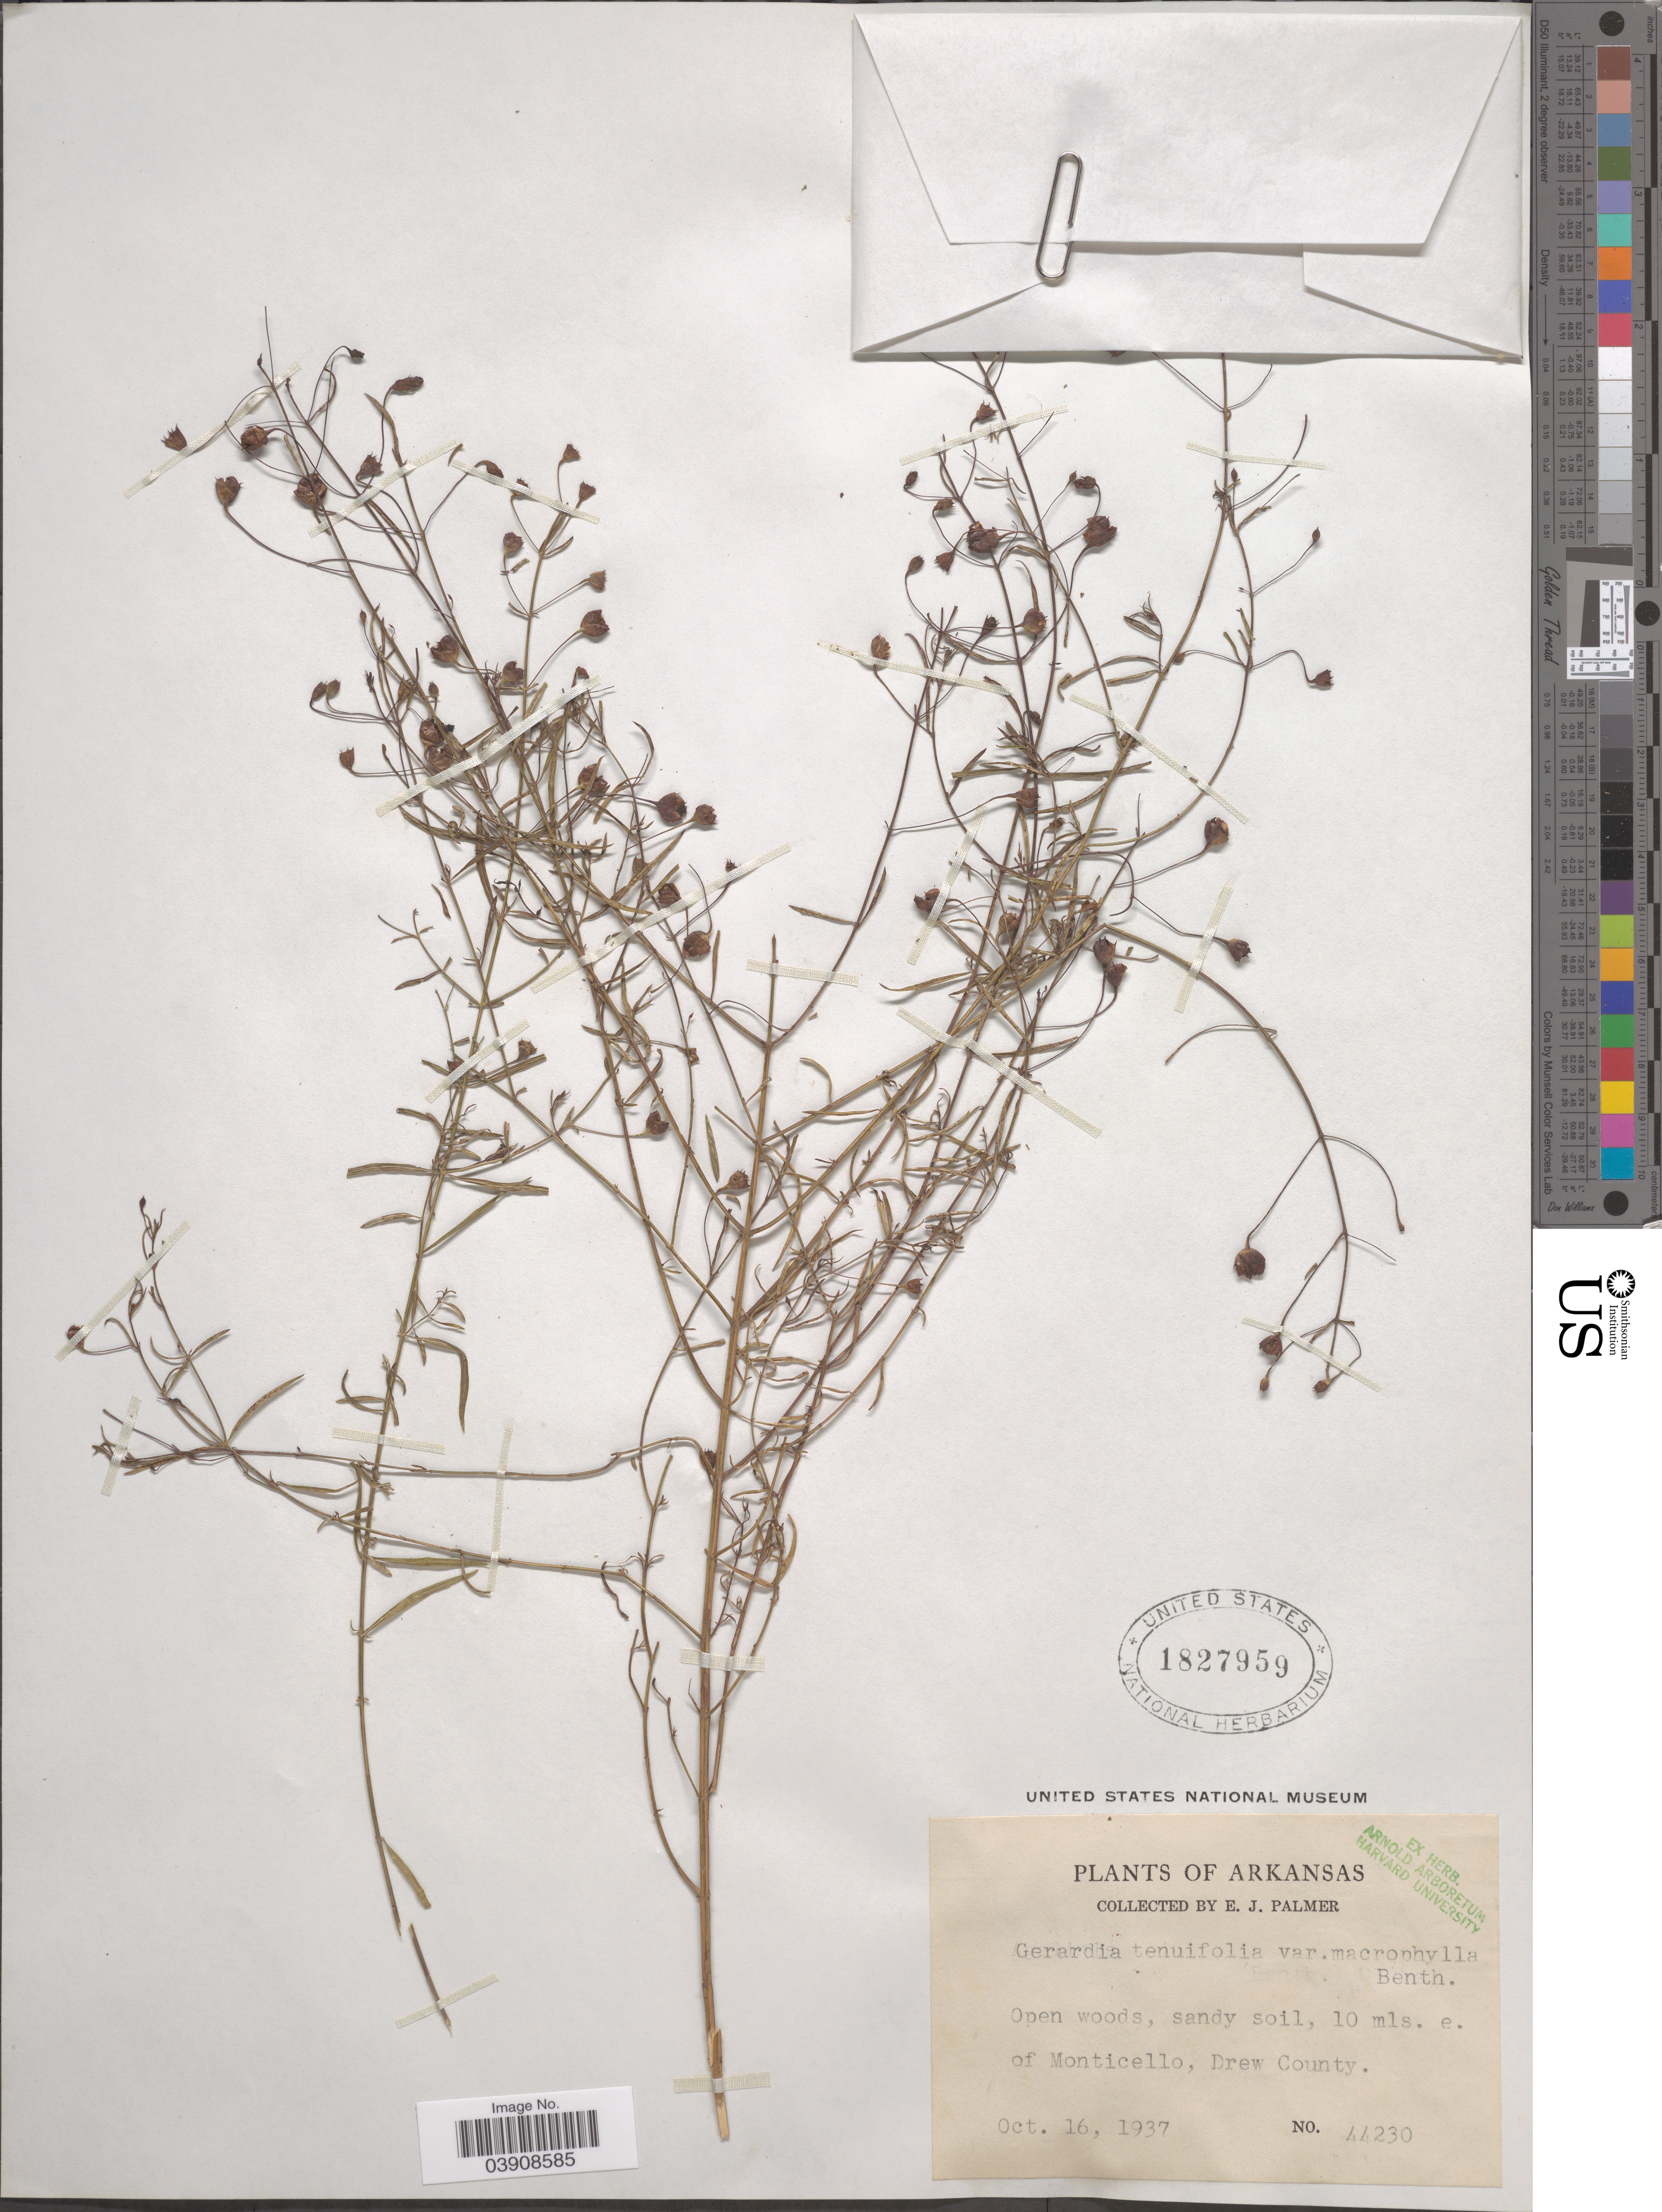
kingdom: Plantae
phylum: Tracheophyta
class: Magnoliopsida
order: Lamiales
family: Orobanchaceae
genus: Agalinis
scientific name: Agalinis tenuifolia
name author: (Vahl) Raf.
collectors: E. J. Palmer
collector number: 44230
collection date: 1937-10-16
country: United States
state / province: Arkansas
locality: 10 mls. e. of Monticello, Drew County.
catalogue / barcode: US 1827959